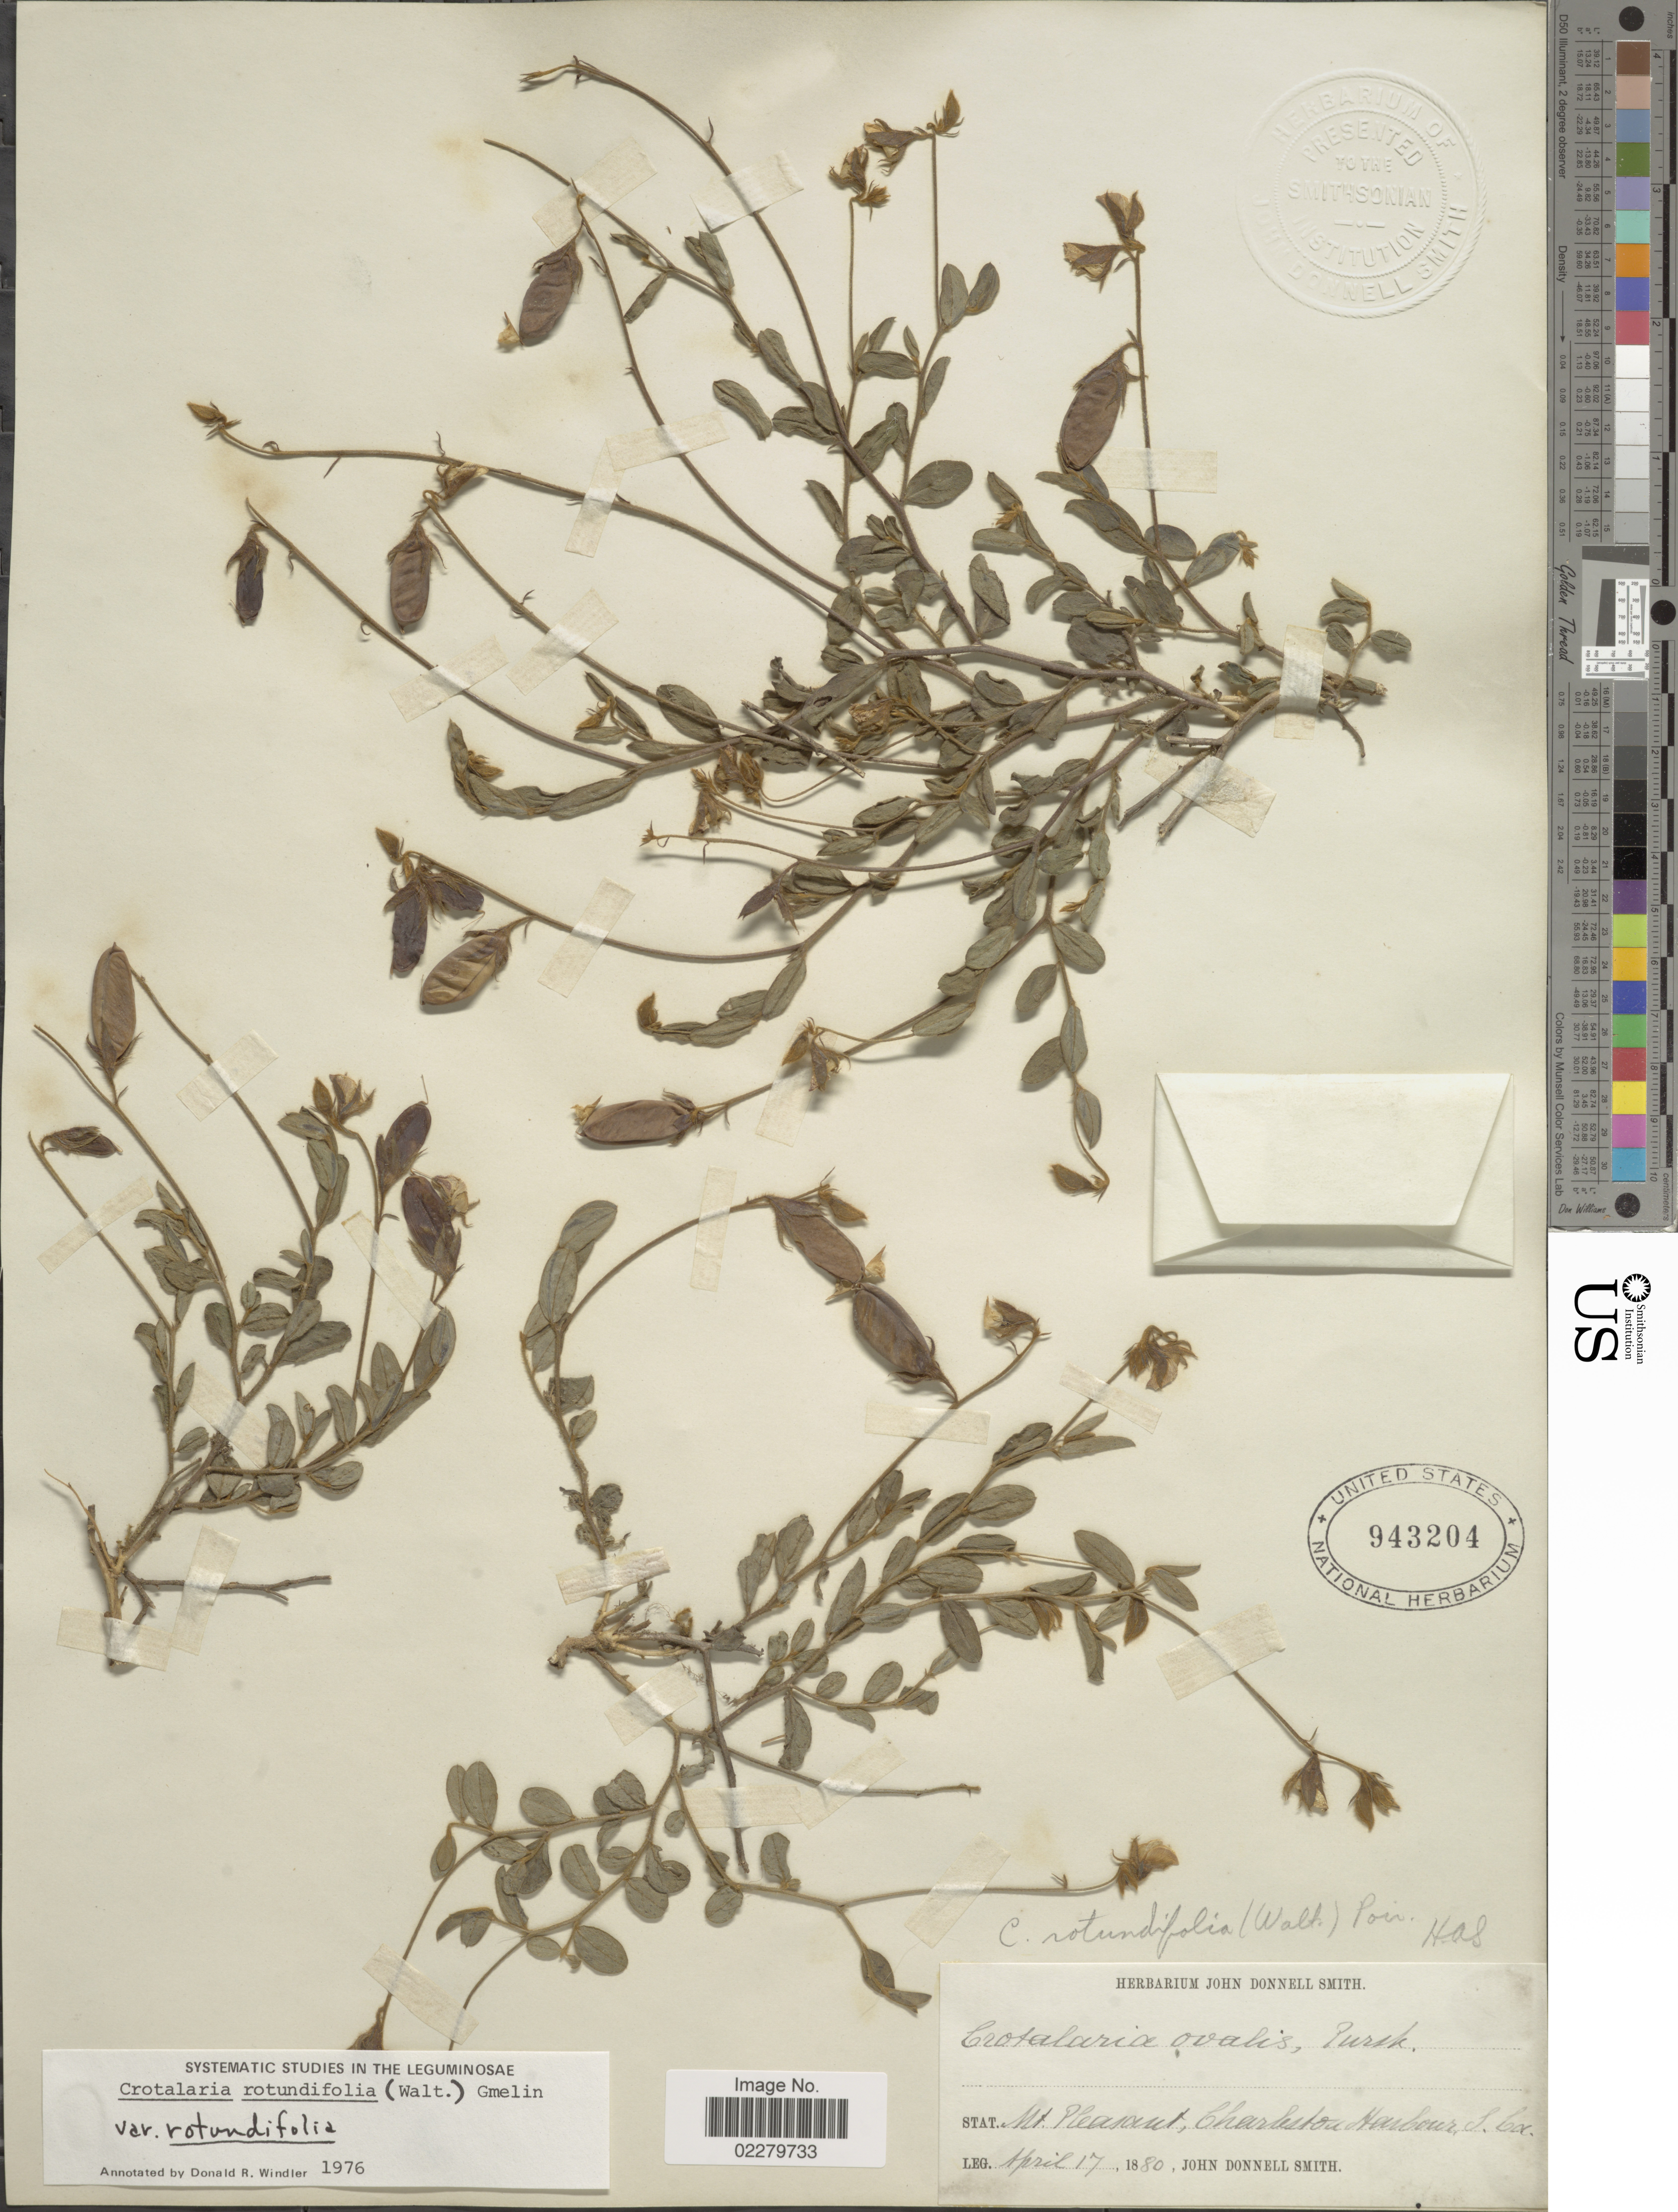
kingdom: Plantae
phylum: Tracheophyta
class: Magnoliopsida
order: Fabales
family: Fabaceae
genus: Crotalaria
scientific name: Crotalaria rotundifolia var. rotundifolia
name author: (Walter) J.F. Gmel.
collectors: J. Donnell Smith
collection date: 1880-04-17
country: United States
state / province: South Carolina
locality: Mt. Pleasant, Charleston Harbour, S. Ca.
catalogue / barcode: US 943204